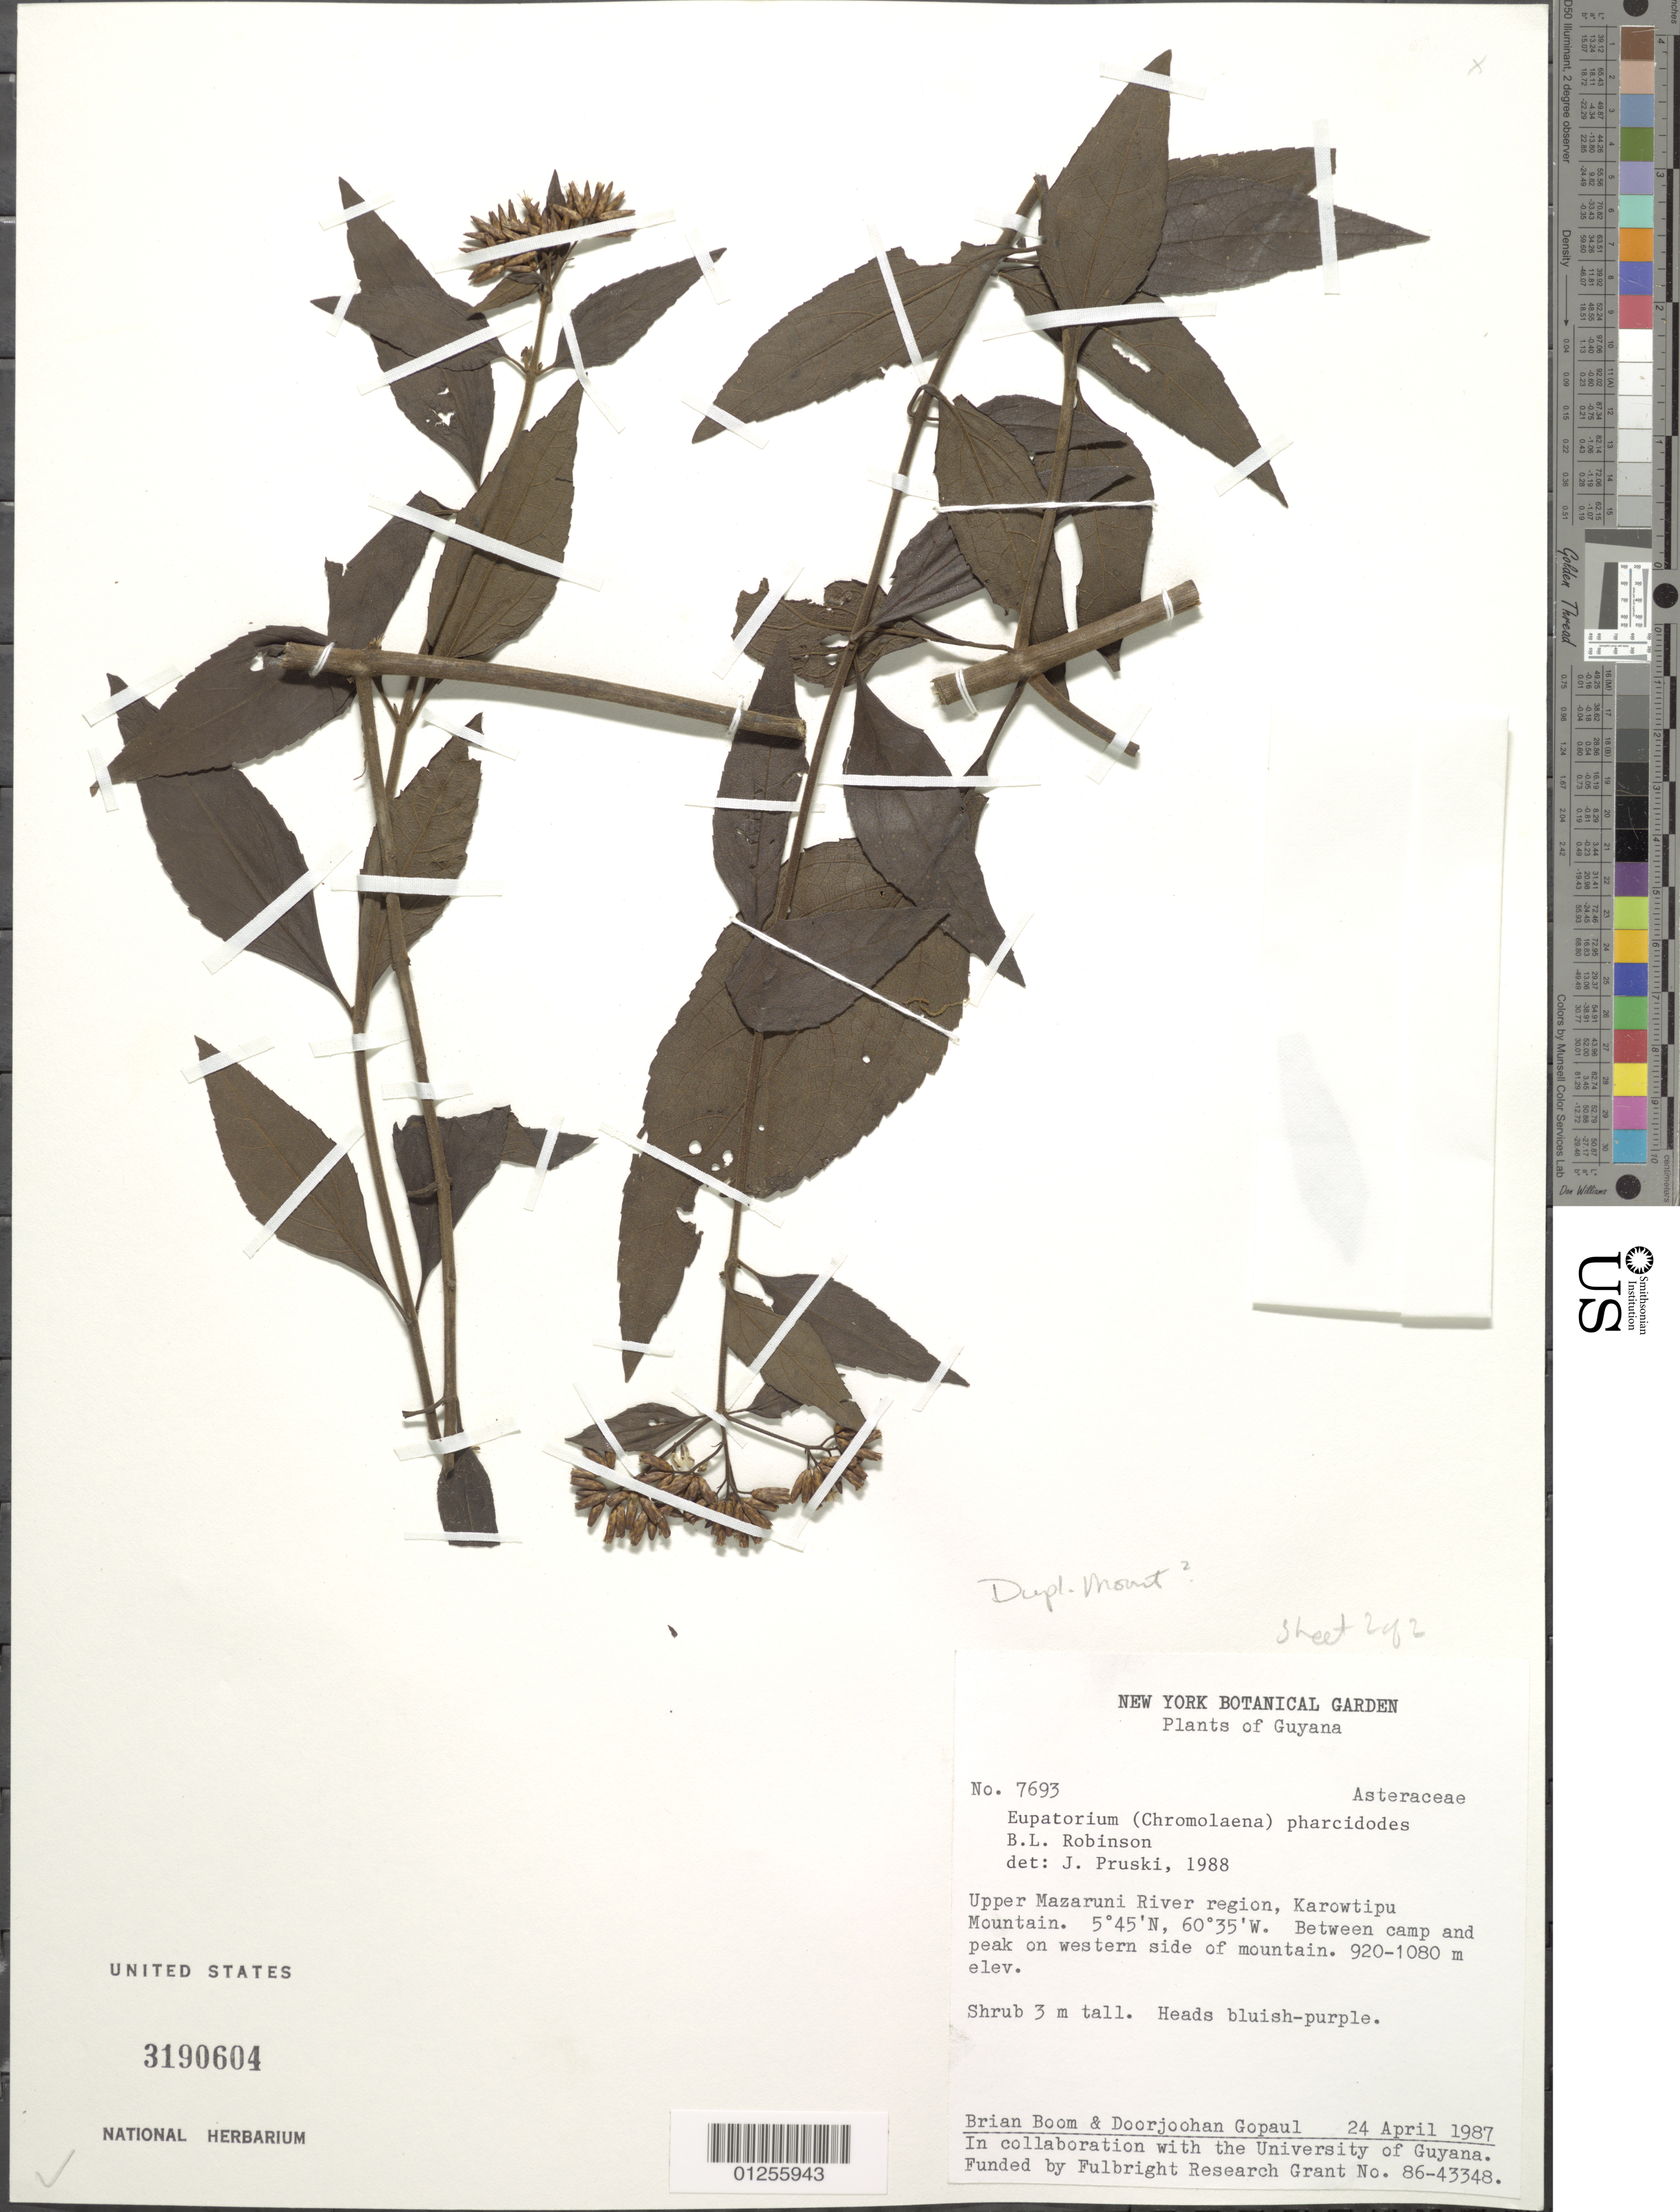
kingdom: Plantae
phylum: Tracheophyta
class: Magnoliopsida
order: Asterales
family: Asteraceae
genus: Chromolaena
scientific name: Chromolaena pharcidodes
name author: (B.L. Rob.) R.M. King & H. Rob.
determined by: Pruski, J. F.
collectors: B. M. Boom & D. Gopaul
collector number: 7693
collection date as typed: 24-Apr-87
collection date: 1987-04-24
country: Guyana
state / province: Cuyuni-Mazaruni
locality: Karowtipu Mt., upper Mazaruni R. region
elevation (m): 920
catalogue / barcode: US 3190604